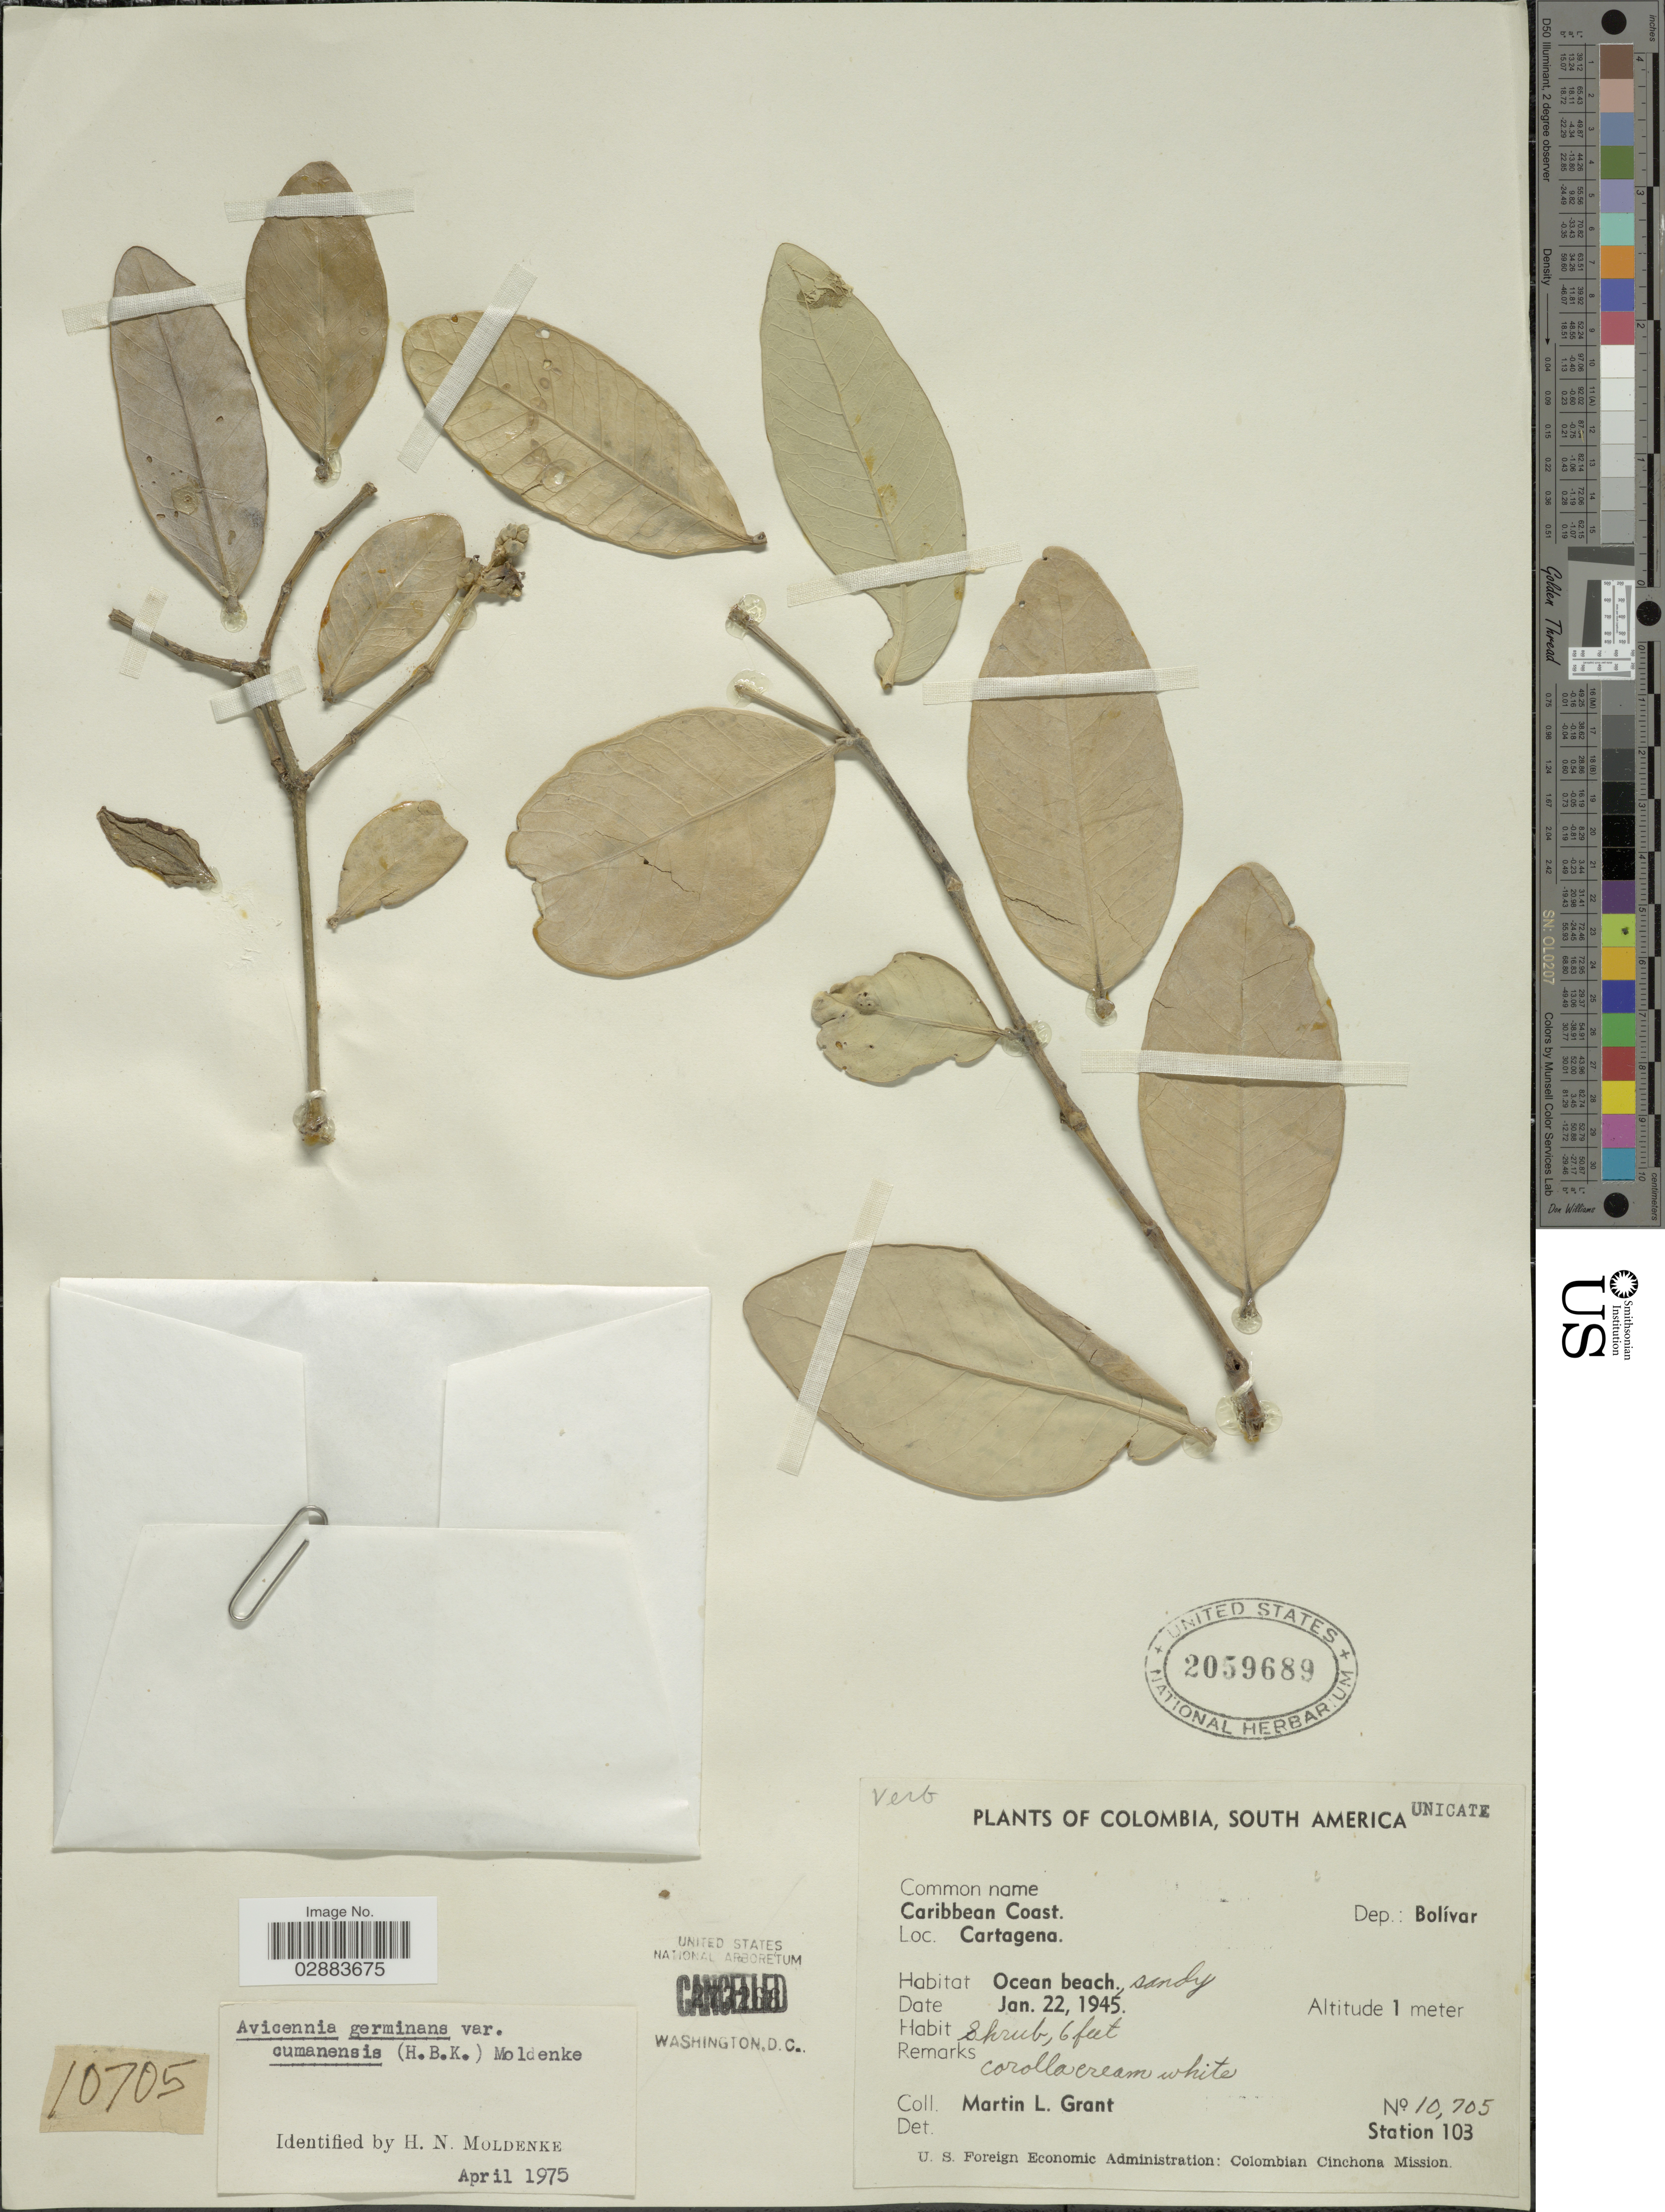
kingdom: Plantae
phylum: Tracheophyta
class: Magnoliopsida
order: Lamiales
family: Acanthaceae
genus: Avicennia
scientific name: Avicennia germinans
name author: (L.) L.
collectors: M. L. Grant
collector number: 10705/103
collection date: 1945-01-22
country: Colombia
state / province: Bolívar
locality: Caribbean Coast. Dep.: Bolívar. Cartagena.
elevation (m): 1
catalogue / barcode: US 2059689